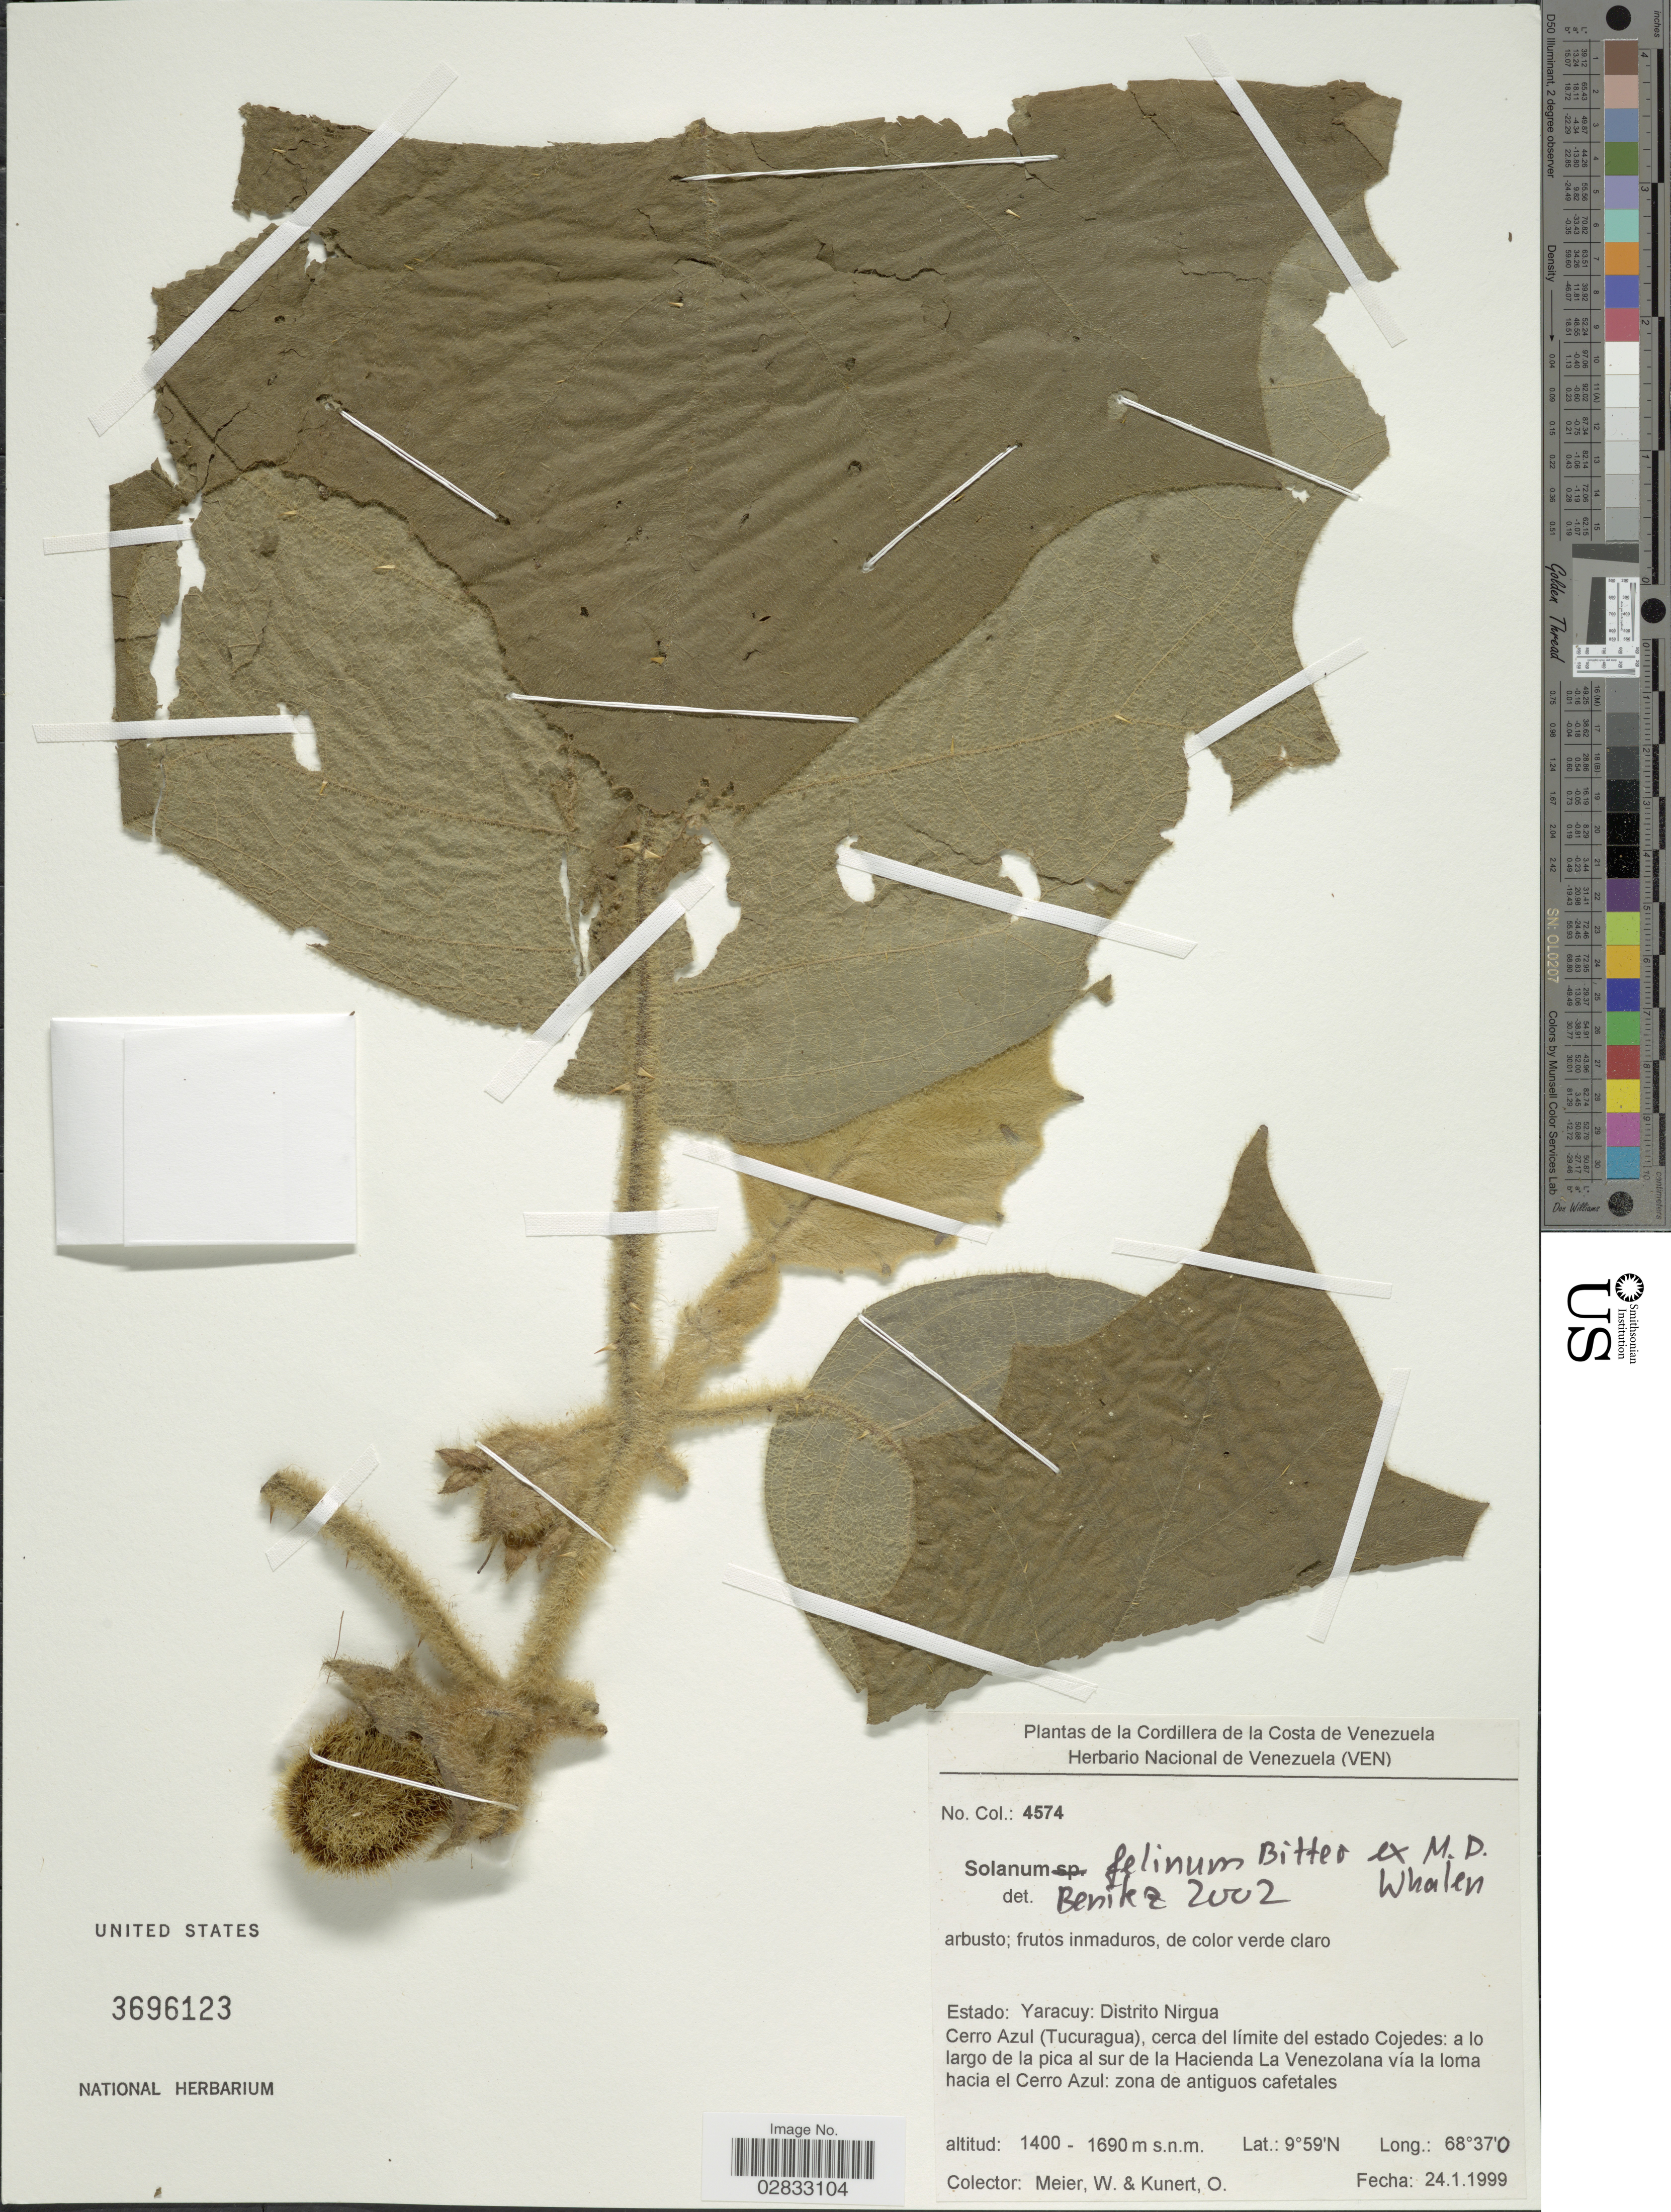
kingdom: Plantae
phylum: Tracheophyta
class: Magnoliopsida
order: Solanales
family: Solanaceae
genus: Solanum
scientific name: Solanum felinum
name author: Bitter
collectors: W. Meier & O. Kunert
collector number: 4574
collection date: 1999-01-24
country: Venezuela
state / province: Yaracuy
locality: Distrito Nirgua. Cerro Azul (Tucuragua), cerca del límite del estado Cojedes: a lo largo de la pica al sur de la Hacienda La Venezolana vía la loma hacia el Cerro Azul: zona de antiguos cafetales.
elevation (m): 1400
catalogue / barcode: US 3696123